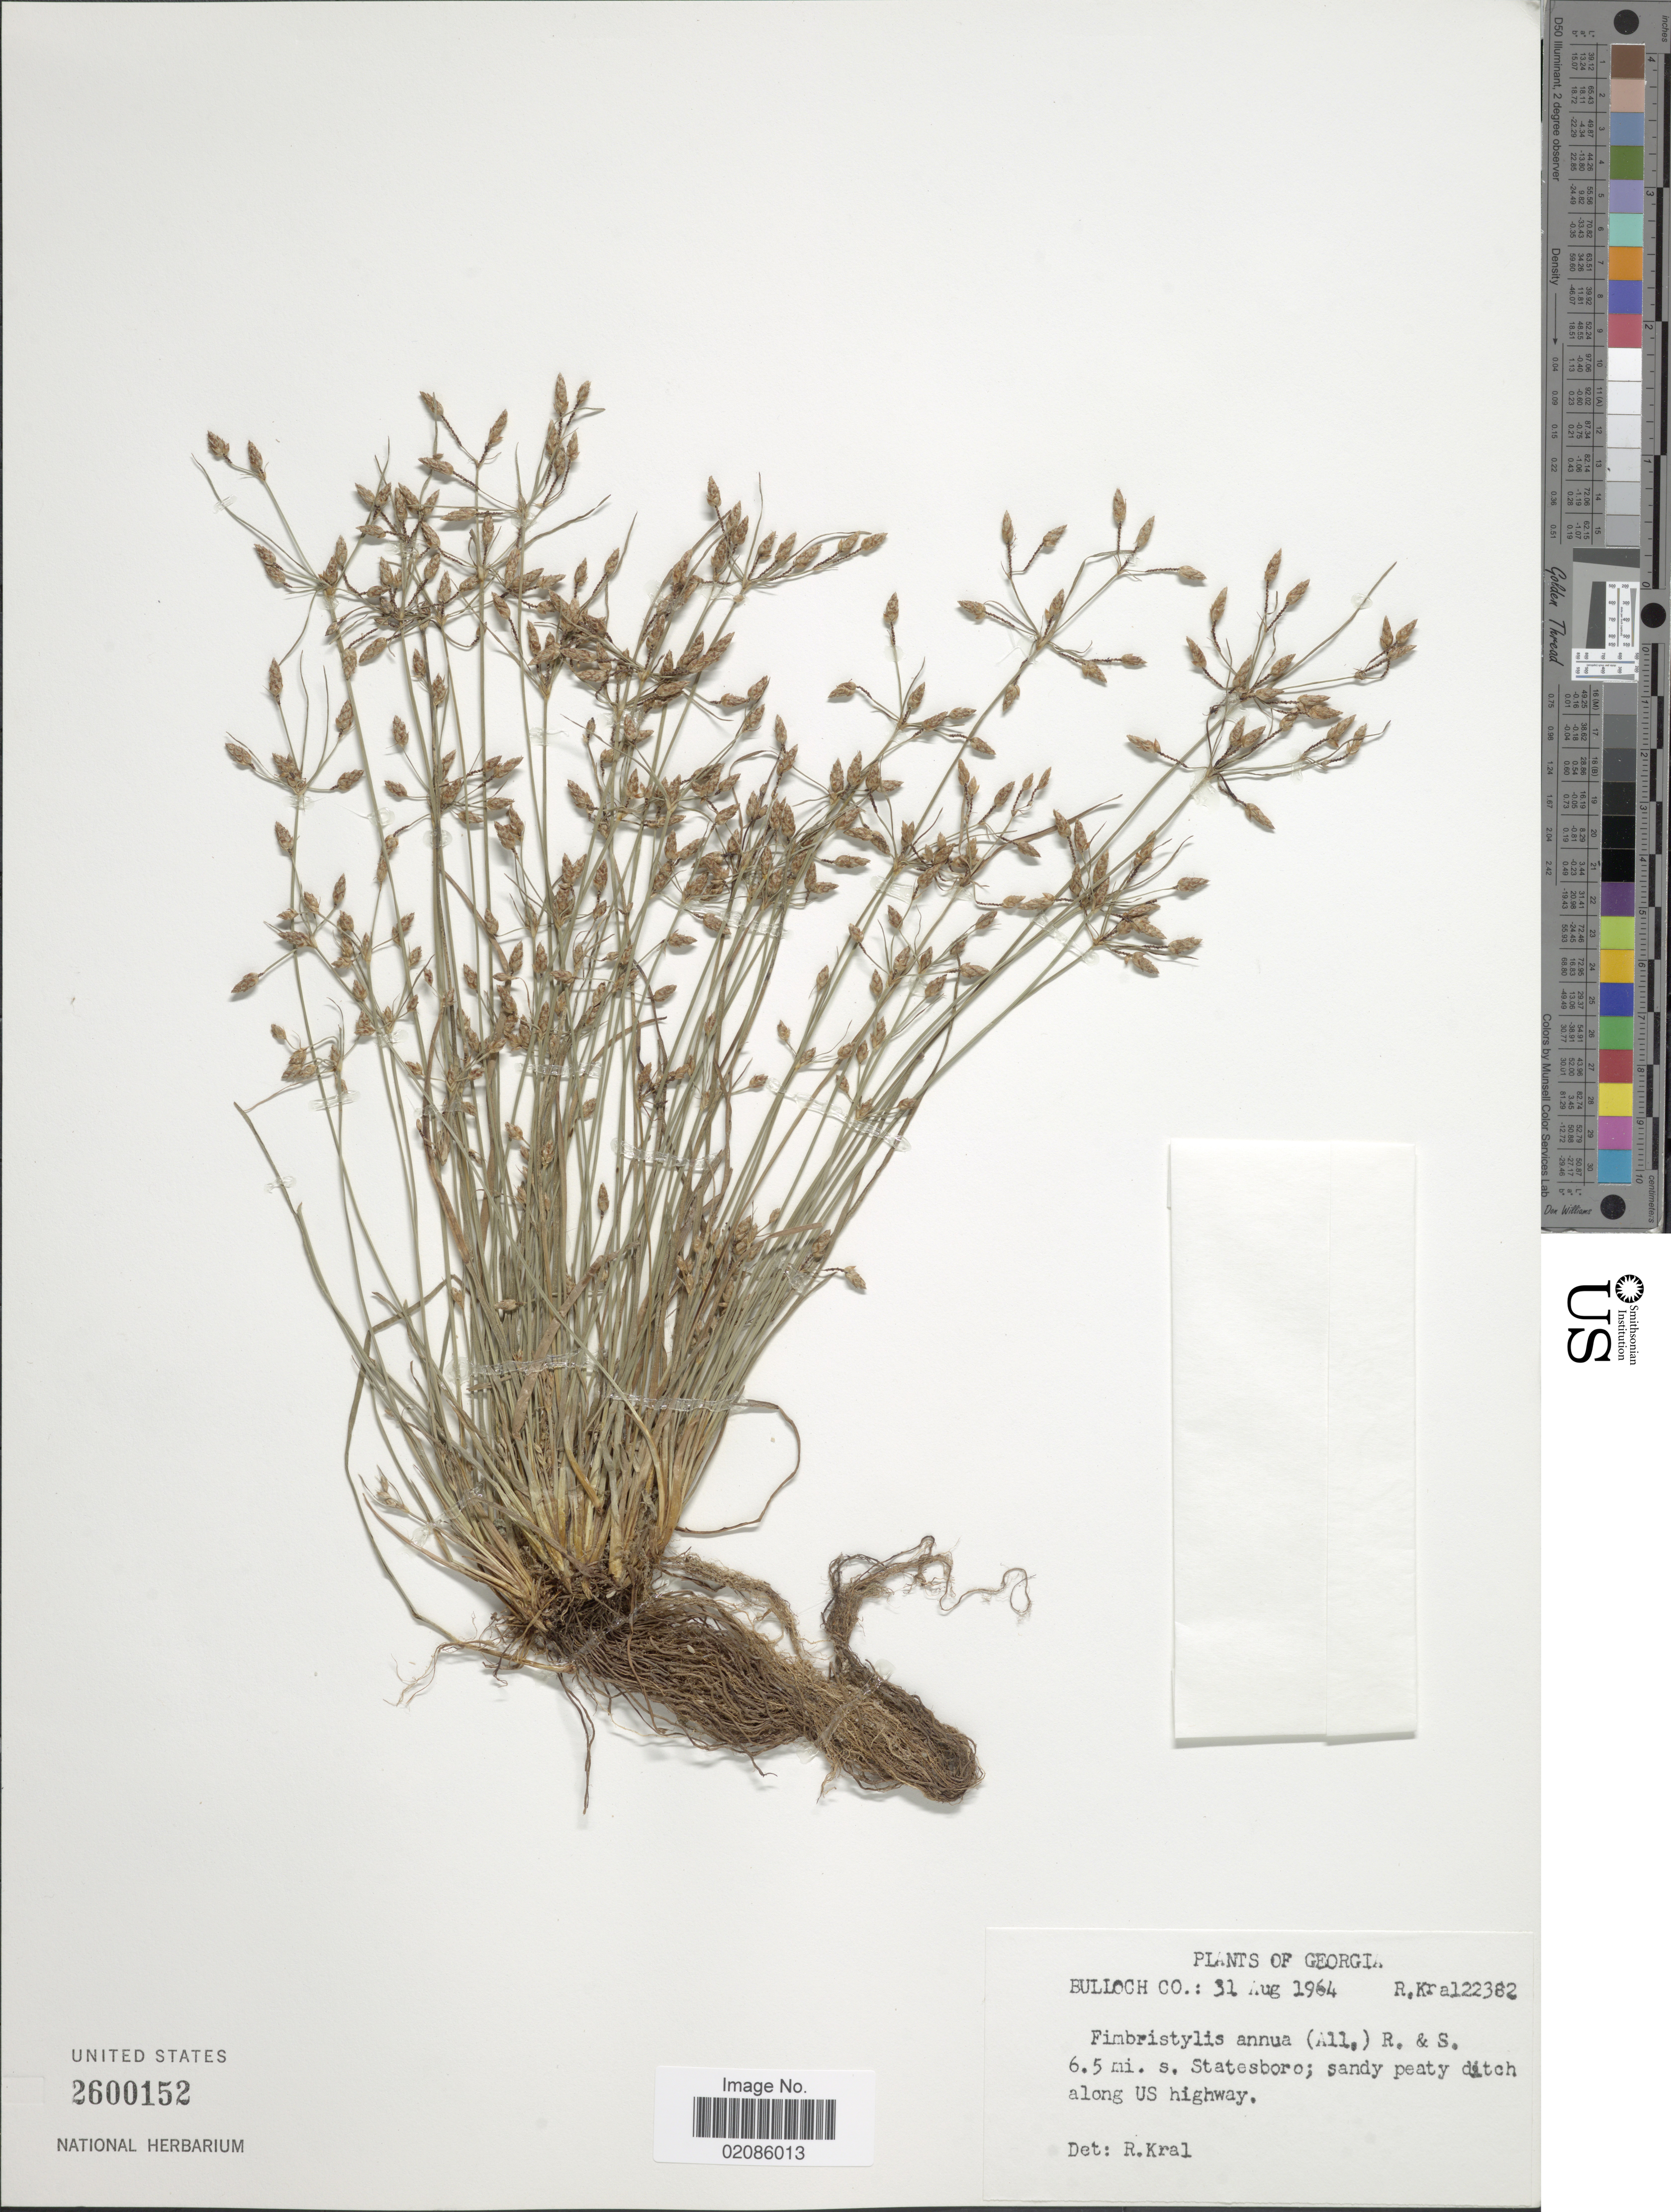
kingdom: Plantae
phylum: Tracheophyta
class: Liliopsida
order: Poales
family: Cyperaceae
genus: Fimbristylis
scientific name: Fimbristylis annua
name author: (All.) Roem. & Schult.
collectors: R. Kral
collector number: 122382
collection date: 1964-08-31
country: United States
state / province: Georgia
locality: Bulloch Co. 6.5 mi. s. Statesboro; sandy peaty ditch along US highway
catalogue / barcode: US 2600152